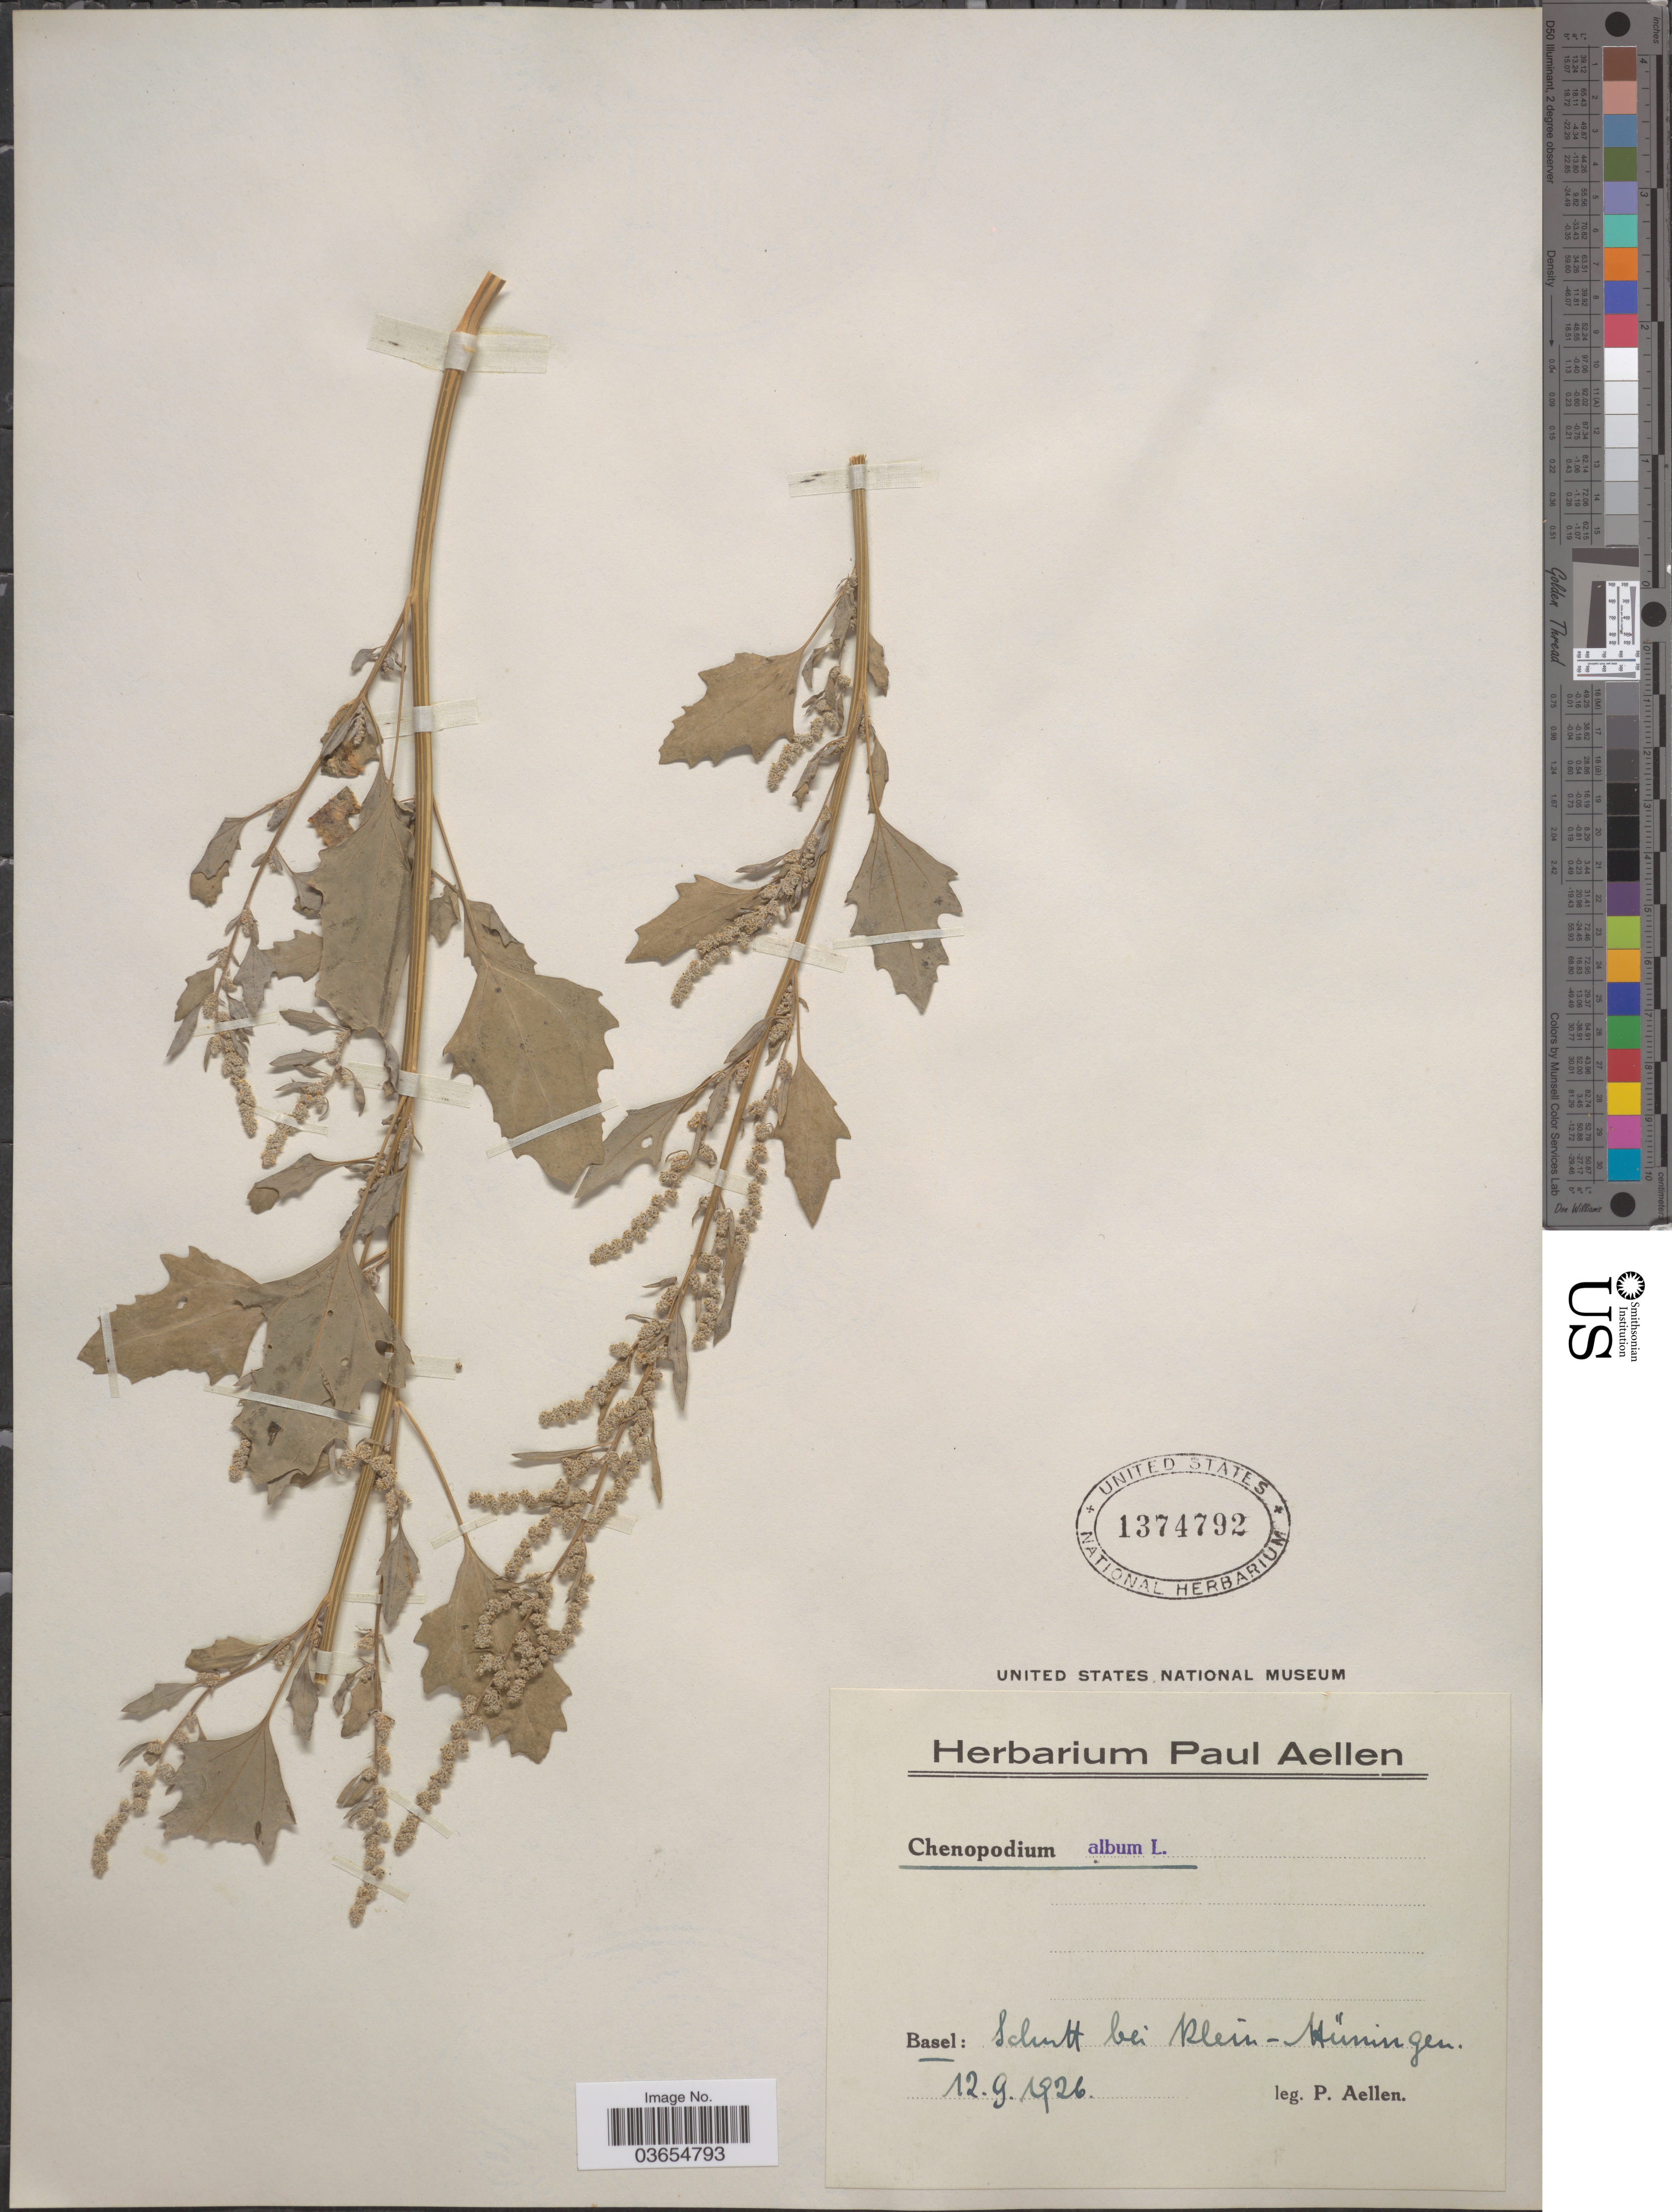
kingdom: Plantae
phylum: Tracheophyta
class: Magnoliopsida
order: Caryophyllales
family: Amaranthaceae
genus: Chenopodium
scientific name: Chenopodium album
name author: L.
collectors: P. Aellen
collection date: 1926-09-12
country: Switzerland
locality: Basel: Schutt bei Klein-Hüningen.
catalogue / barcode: US 1374792